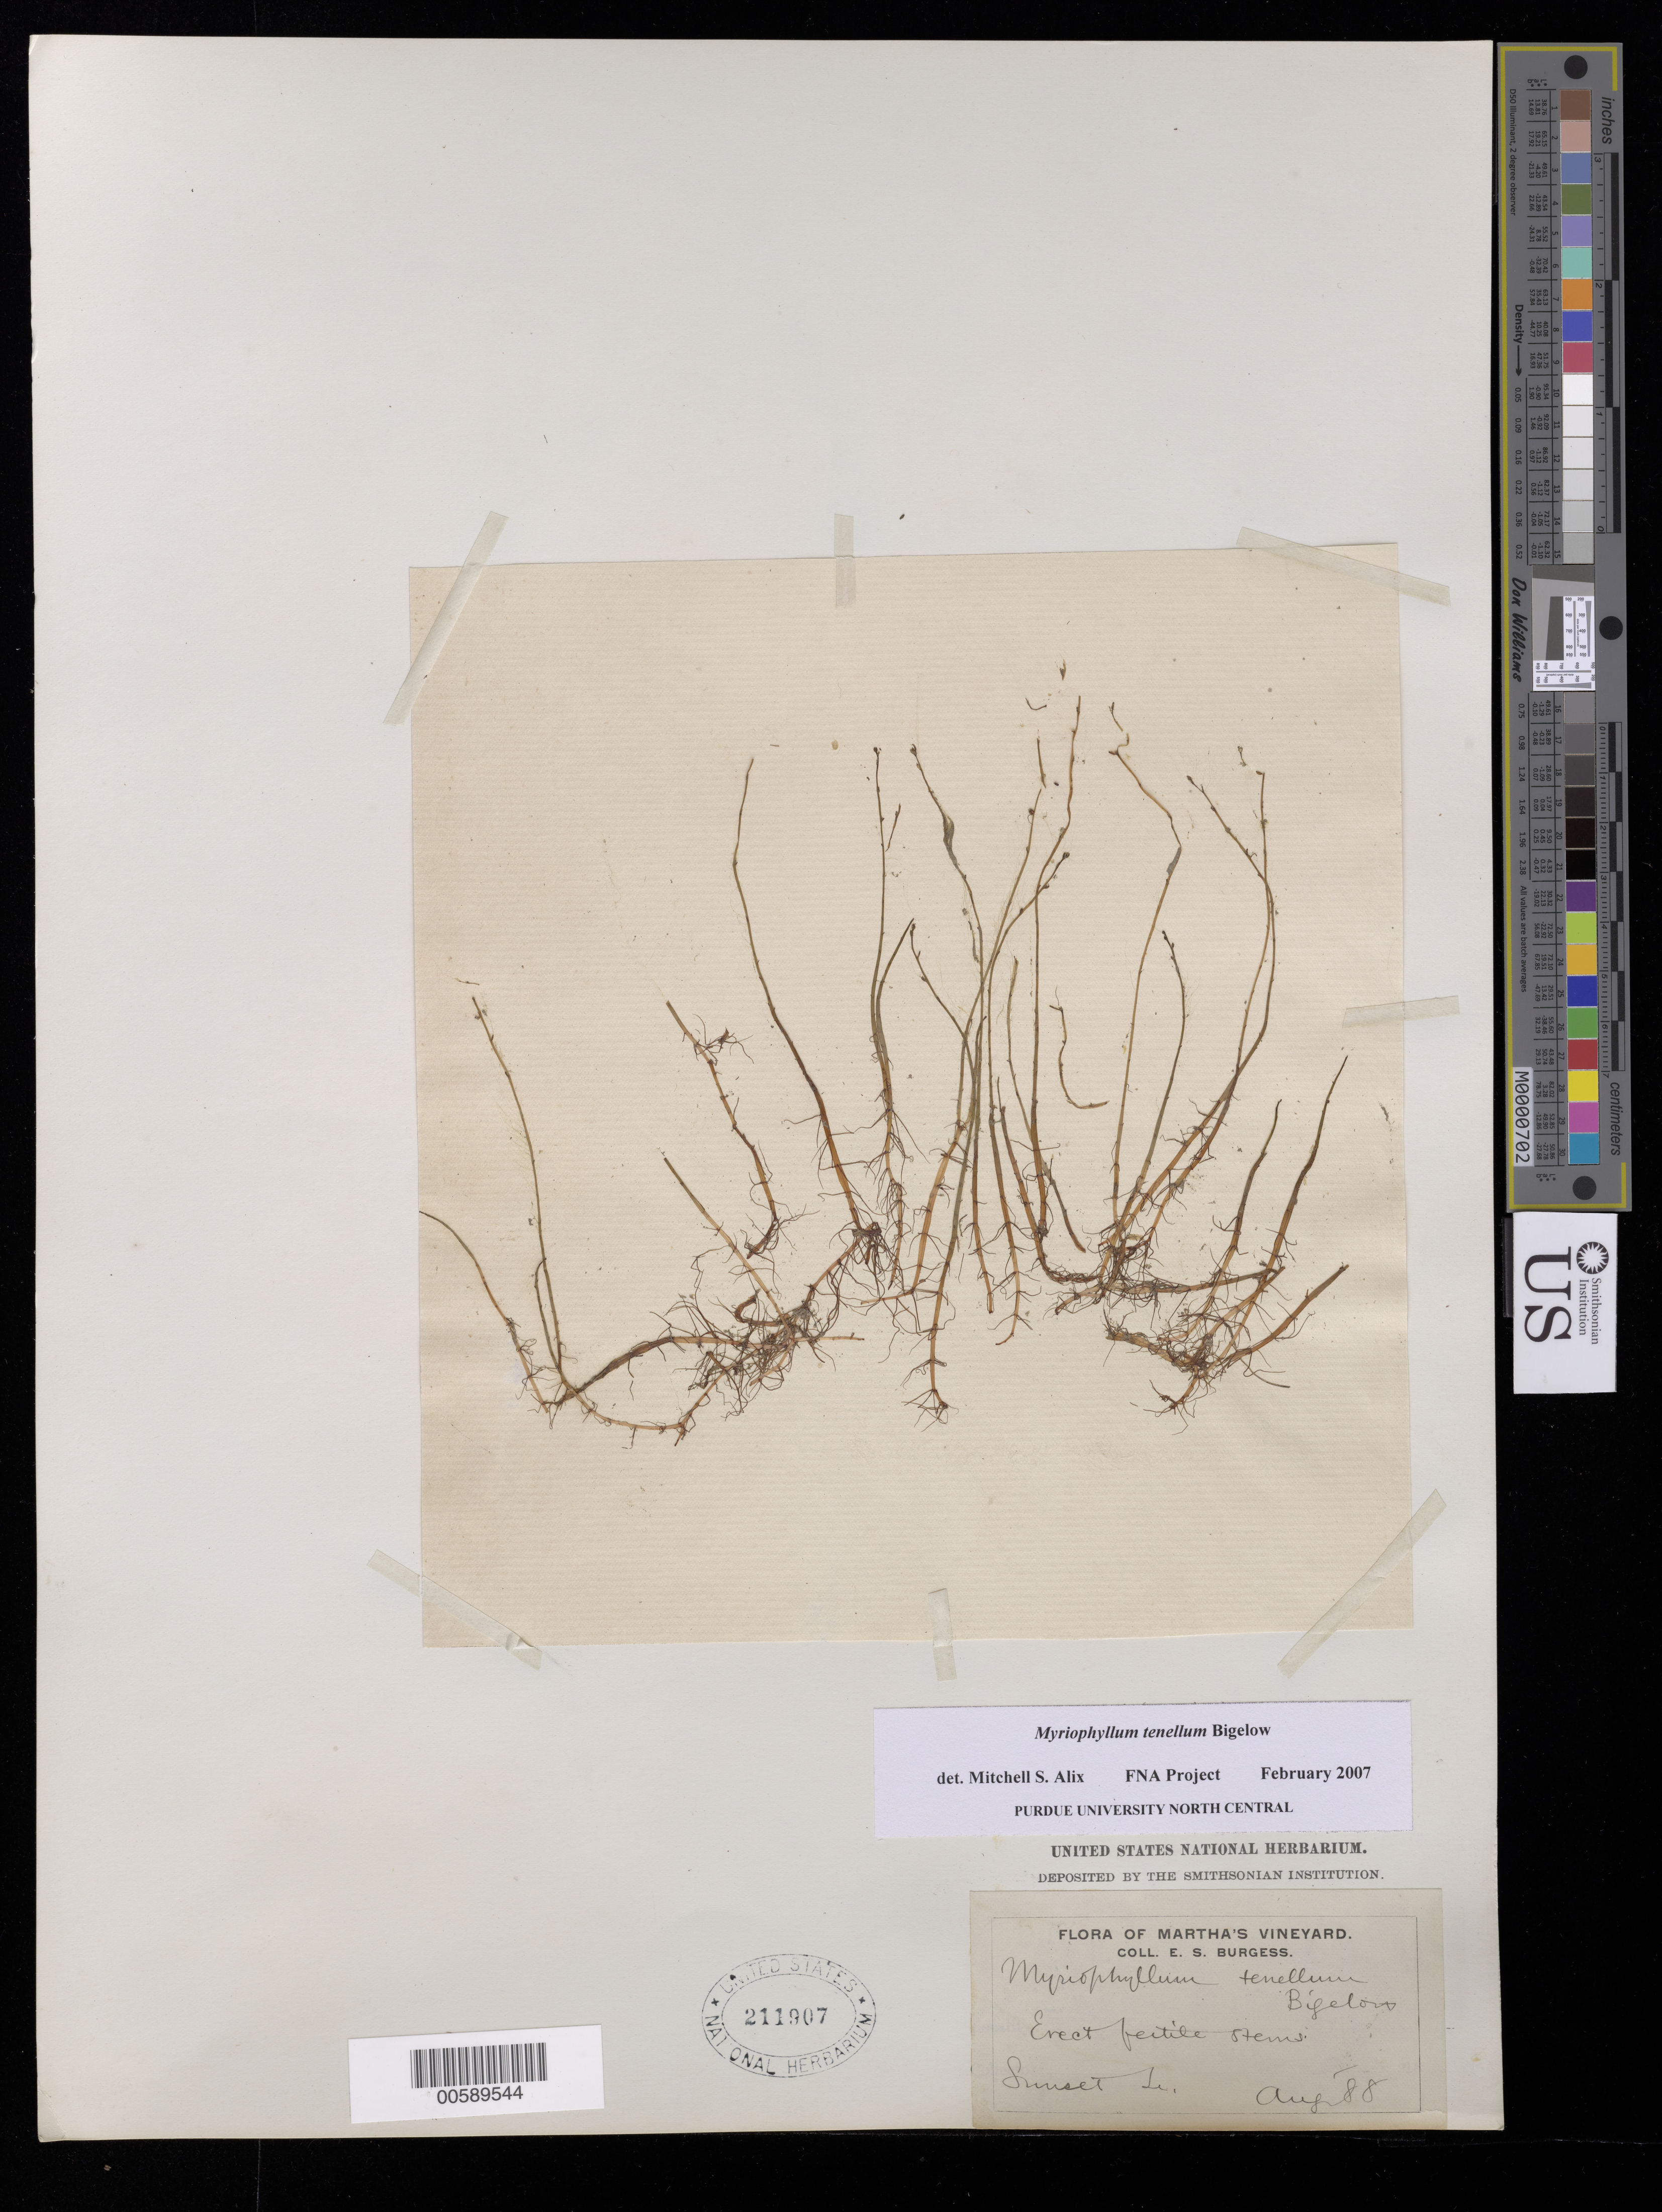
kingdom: Plantae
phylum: Tracheophyta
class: Magnoliopsida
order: Saxifragales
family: Haloragaceae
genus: Myriophyllum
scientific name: Myriophyllum tenellum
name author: Bigelow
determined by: Alix, M. S.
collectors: E. Burgess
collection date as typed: Aug 1888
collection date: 1888-08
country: United States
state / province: Massachusetts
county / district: Dukes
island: Martha's Vineyard Island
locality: Sunset Lake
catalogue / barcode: US 211907